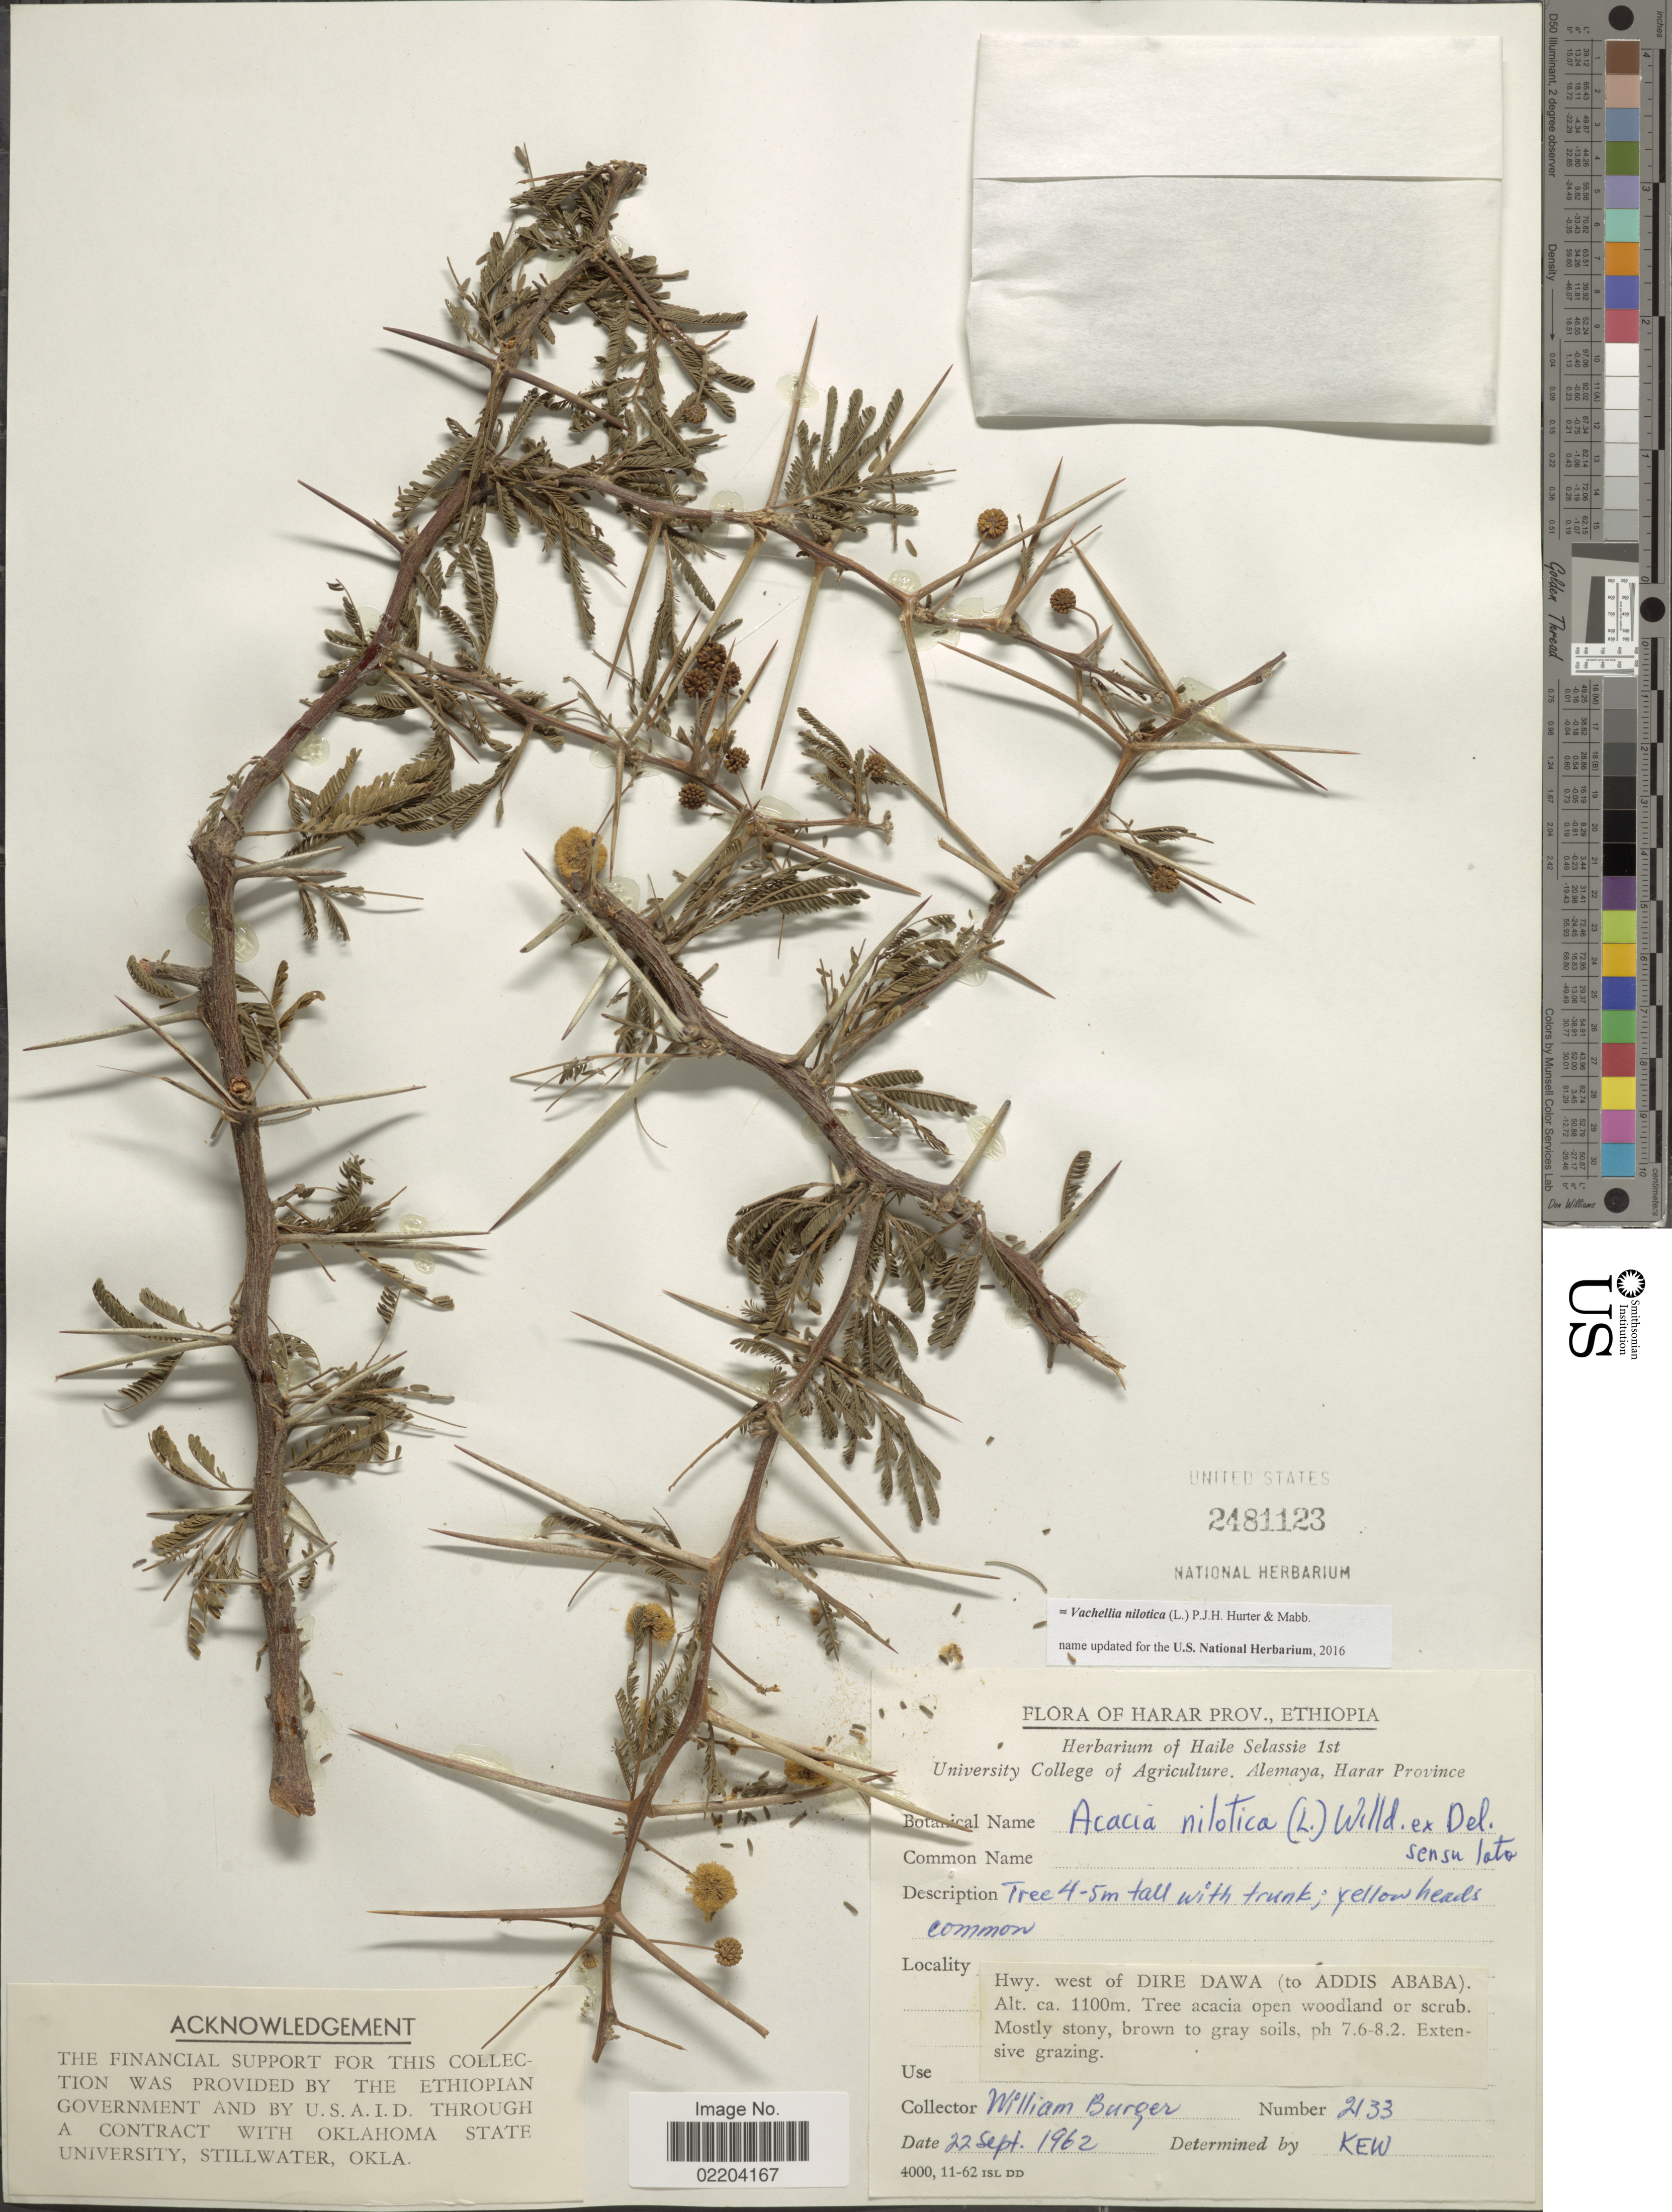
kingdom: Plantae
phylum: Tracheophyta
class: Magnoliopsida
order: Fabales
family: Fabaceae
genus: Vachellia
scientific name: Vachellia nilotica subsp. nilotica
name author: (L.) P.J.H. Hurter & Mabb.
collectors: W. Burger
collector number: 2133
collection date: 1962-09-22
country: Ethiopia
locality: Harar Prov. Ethiopia. Hwy. west of Dire Dawa (to Addis Ababa).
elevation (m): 1100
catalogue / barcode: US 2481123